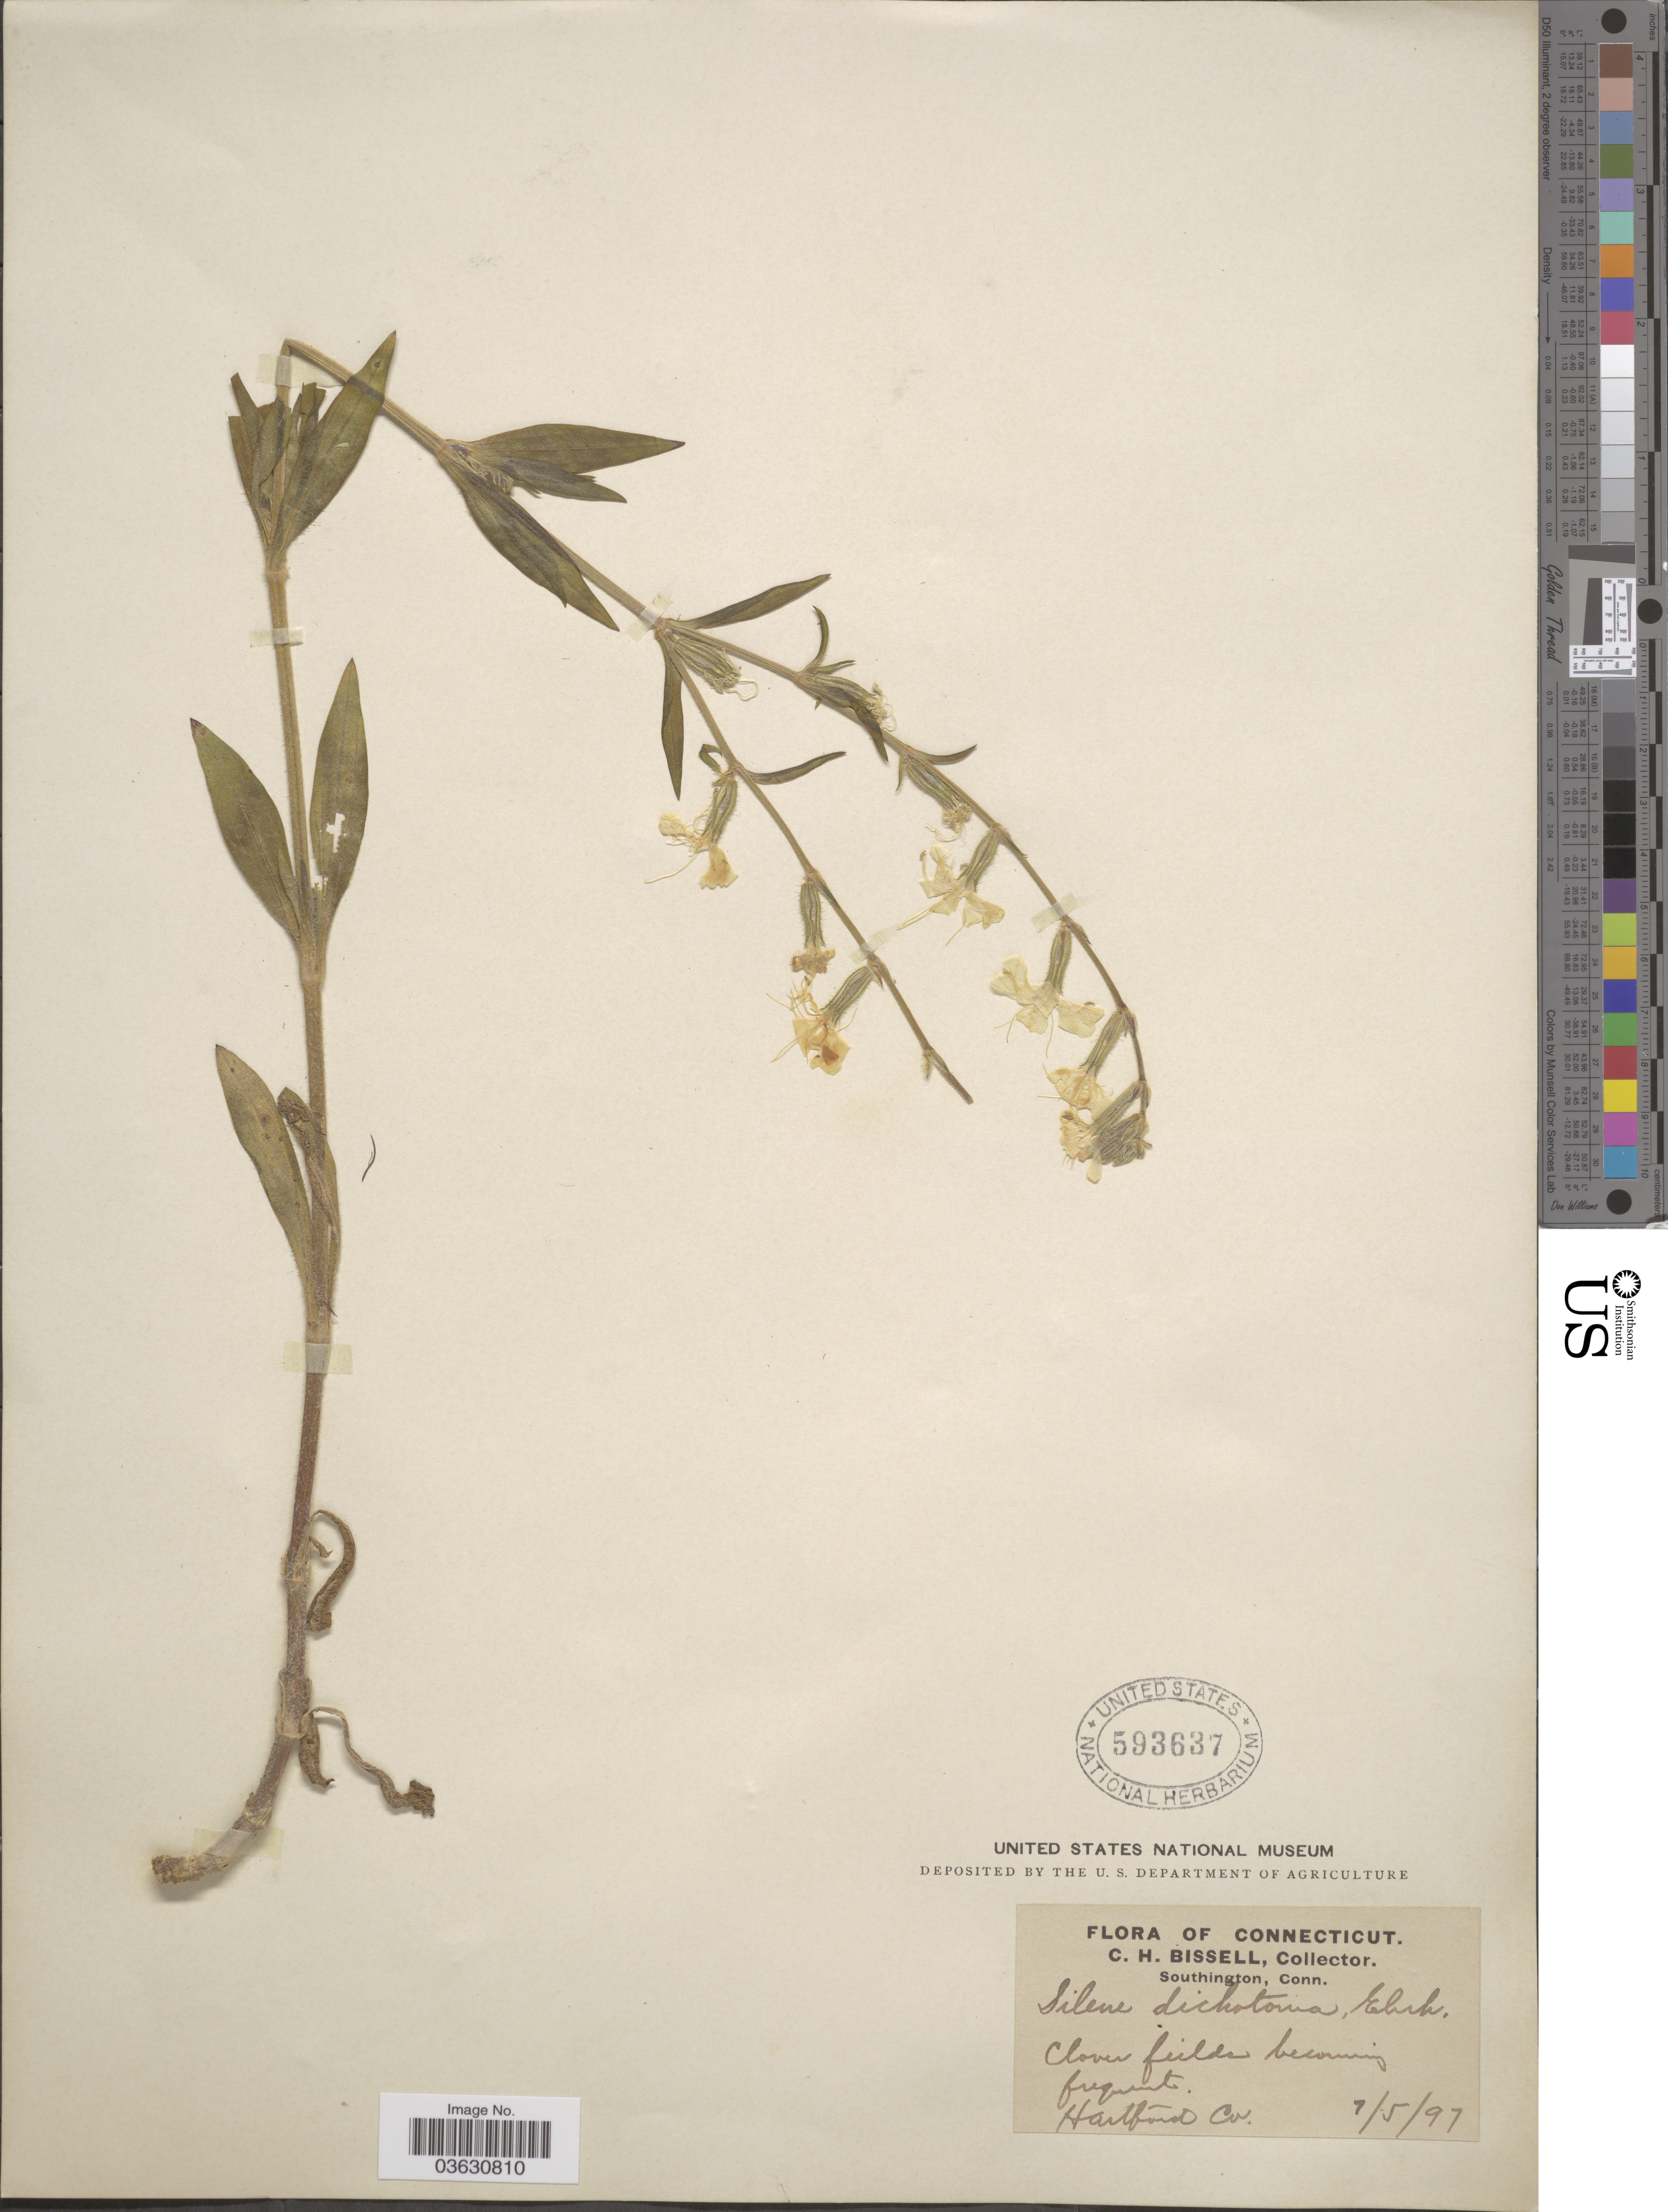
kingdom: Plantae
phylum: Tracheophyta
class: Magnoliopsida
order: Caryophyllales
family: Caryophyllaceae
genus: Silene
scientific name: Silene dichotoma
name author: Ehrh.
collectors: C. Bissell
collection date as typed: Transcribed d/m/y: 5/7/97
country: United States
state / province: Connecticut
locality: Clover fields becoming frequent. Hartford Co.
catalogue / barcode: US 593637